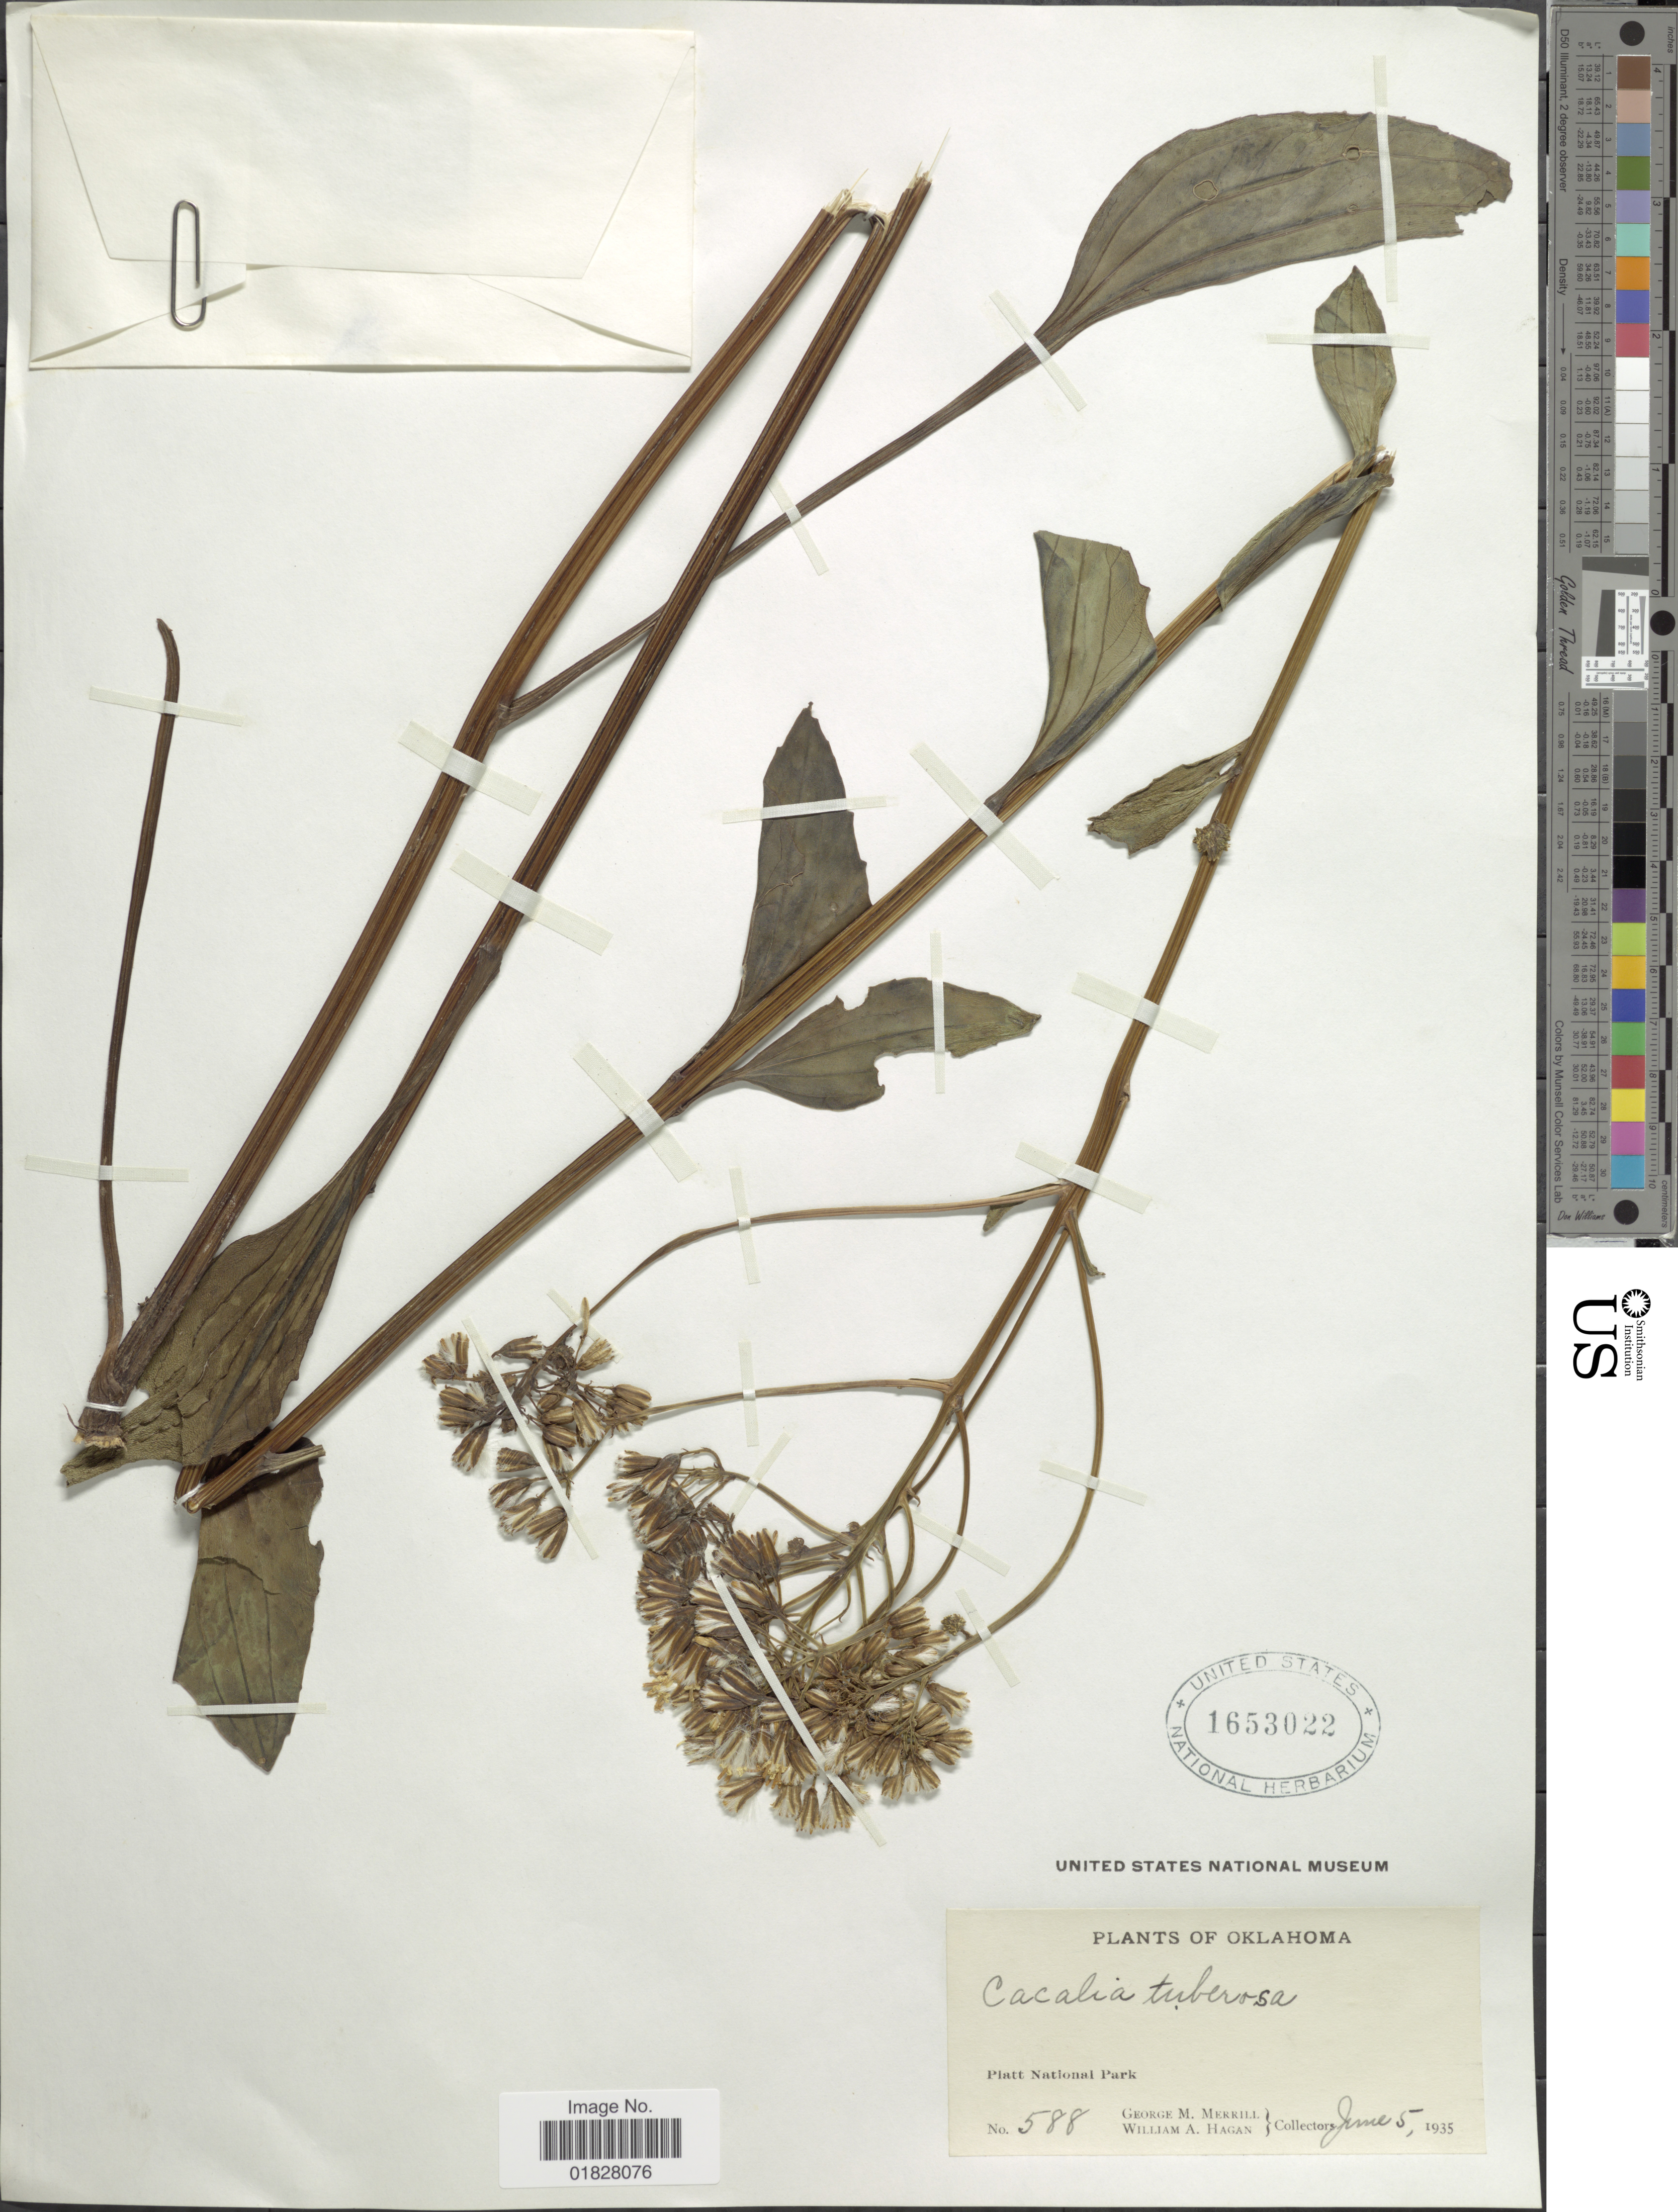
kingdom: Plantae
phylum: Tracheophyta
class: Magnoliopsida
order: Asterales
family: Asteraceae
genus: Arnoglossum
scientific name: Arnoglossum plantagineum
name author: Raf.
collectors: G. M. Merrill & W. Hagan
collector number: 588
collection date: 1935-06-05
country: United States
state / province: Oklahoma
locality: Platt National Park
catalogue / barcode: US 1653022